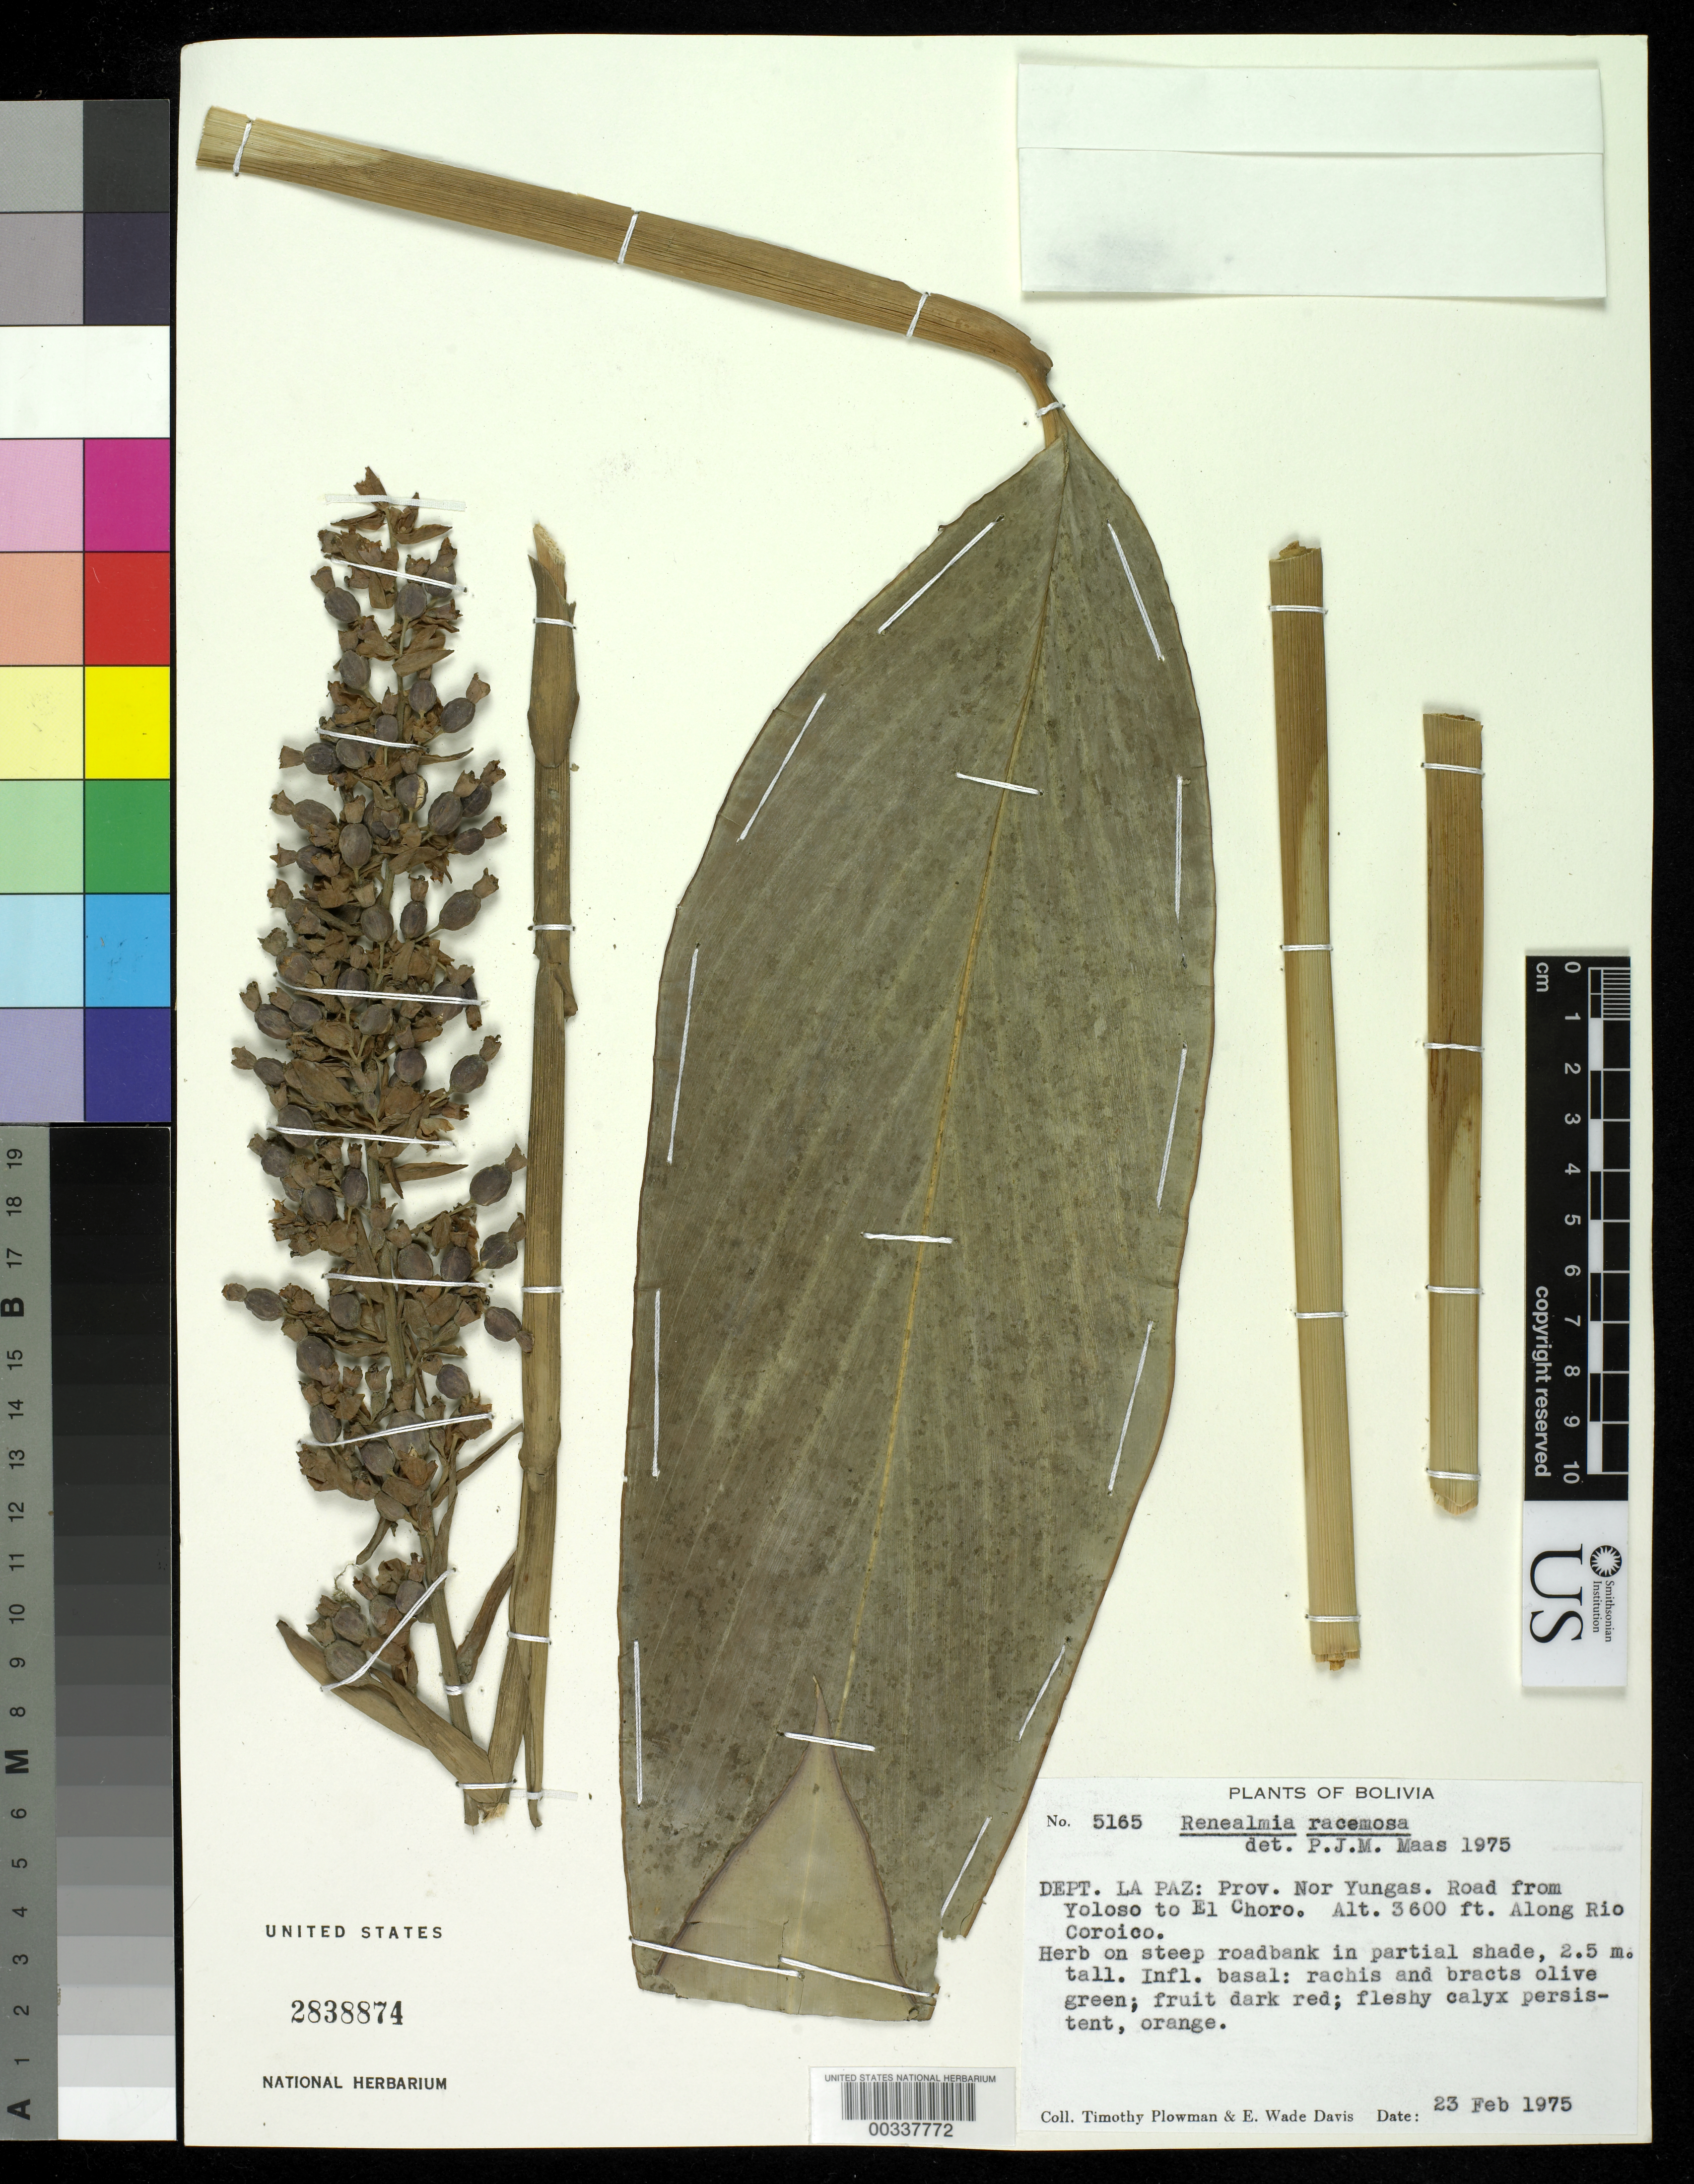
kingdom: Plantae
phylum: Tracheophyta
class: Liliopsida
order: Zingiberales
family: Zingiberaceae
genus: Renealmia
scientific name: Renealmia racemosa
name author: Poepp. & Endl.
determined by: Maas, Paul J. M.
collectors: T. Plowman & E. W. Davis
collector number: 5165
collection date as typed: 23 Feb 1975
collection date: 1975-02-23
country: Bolivia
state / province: La Paz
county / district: Nor Yungas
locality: Road from yoloso to el Choro, along Rio Coroico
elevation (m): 1097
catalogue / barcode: US 2838874